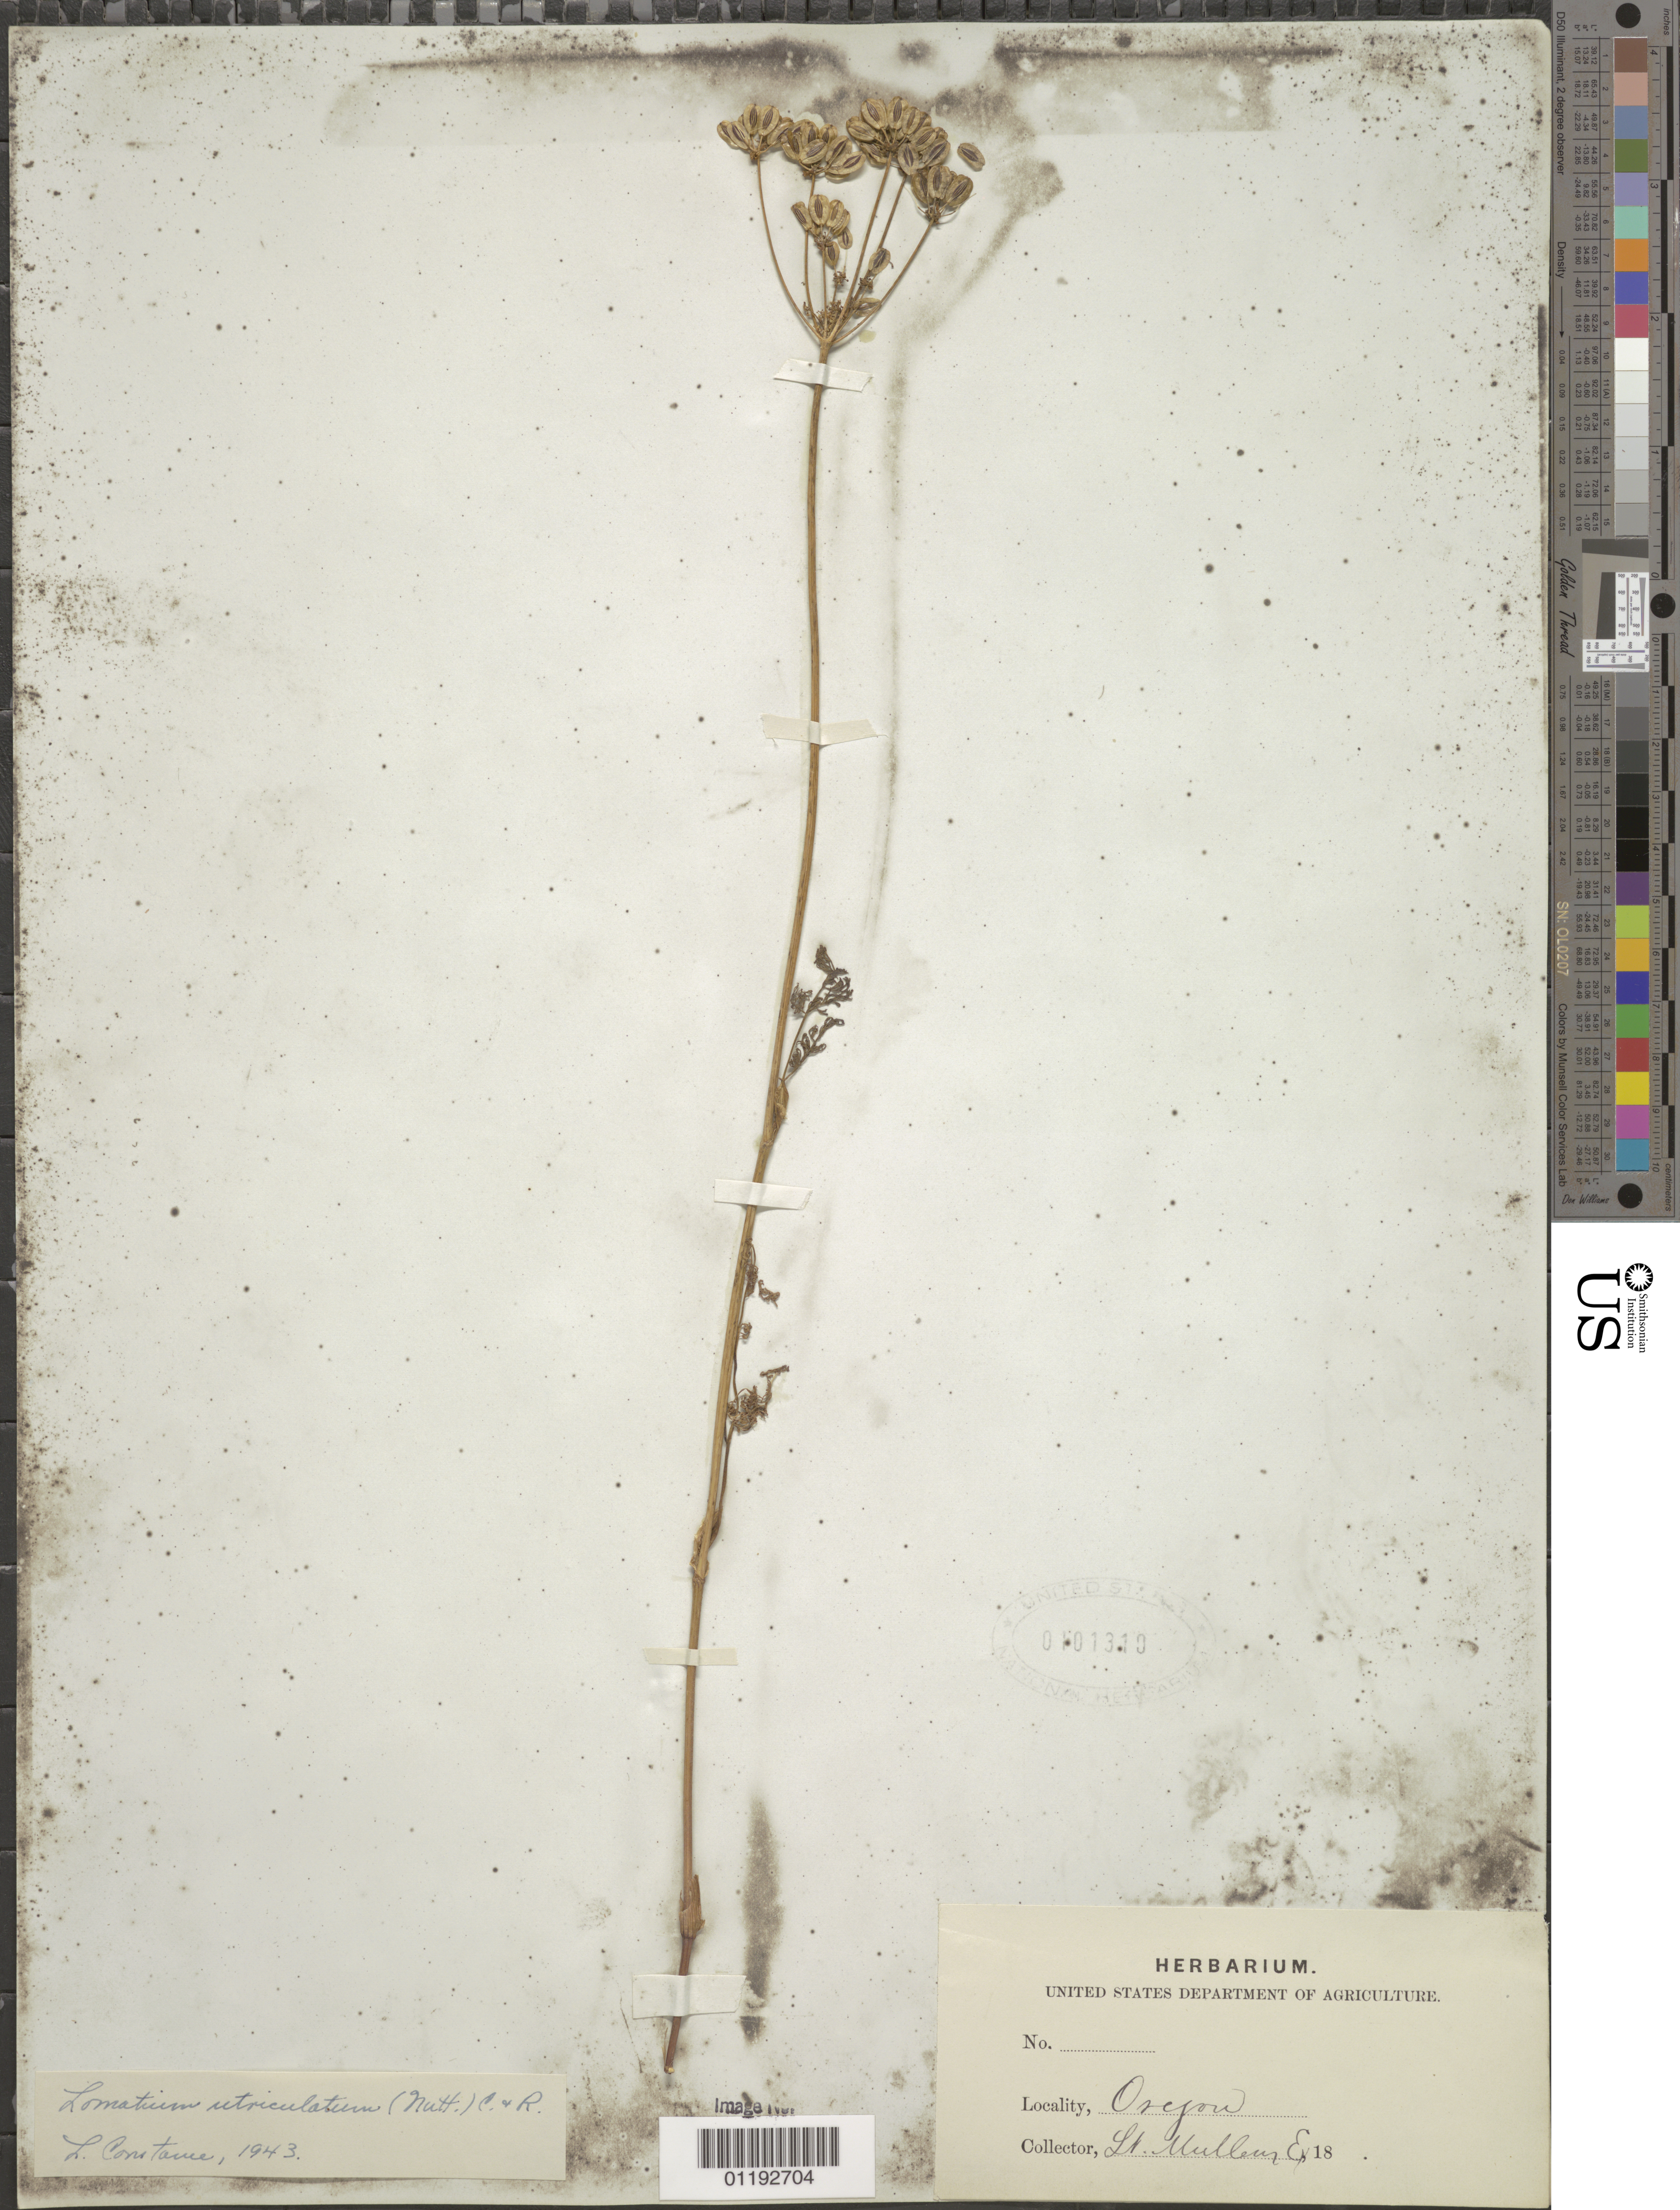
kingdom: Plantae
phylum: Tracheophyta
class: Magnoliopsida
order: Apiales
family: Apiaceae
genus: Lomatium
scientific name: Lomatium utriculatum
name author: (Nutt. ex Torr. & A. Gray) J.M. Coult. & Rose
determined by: Constance, L., (UC), University of California Berkeley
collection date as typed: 18--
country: United States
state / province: Oregon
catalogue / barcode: US 101310